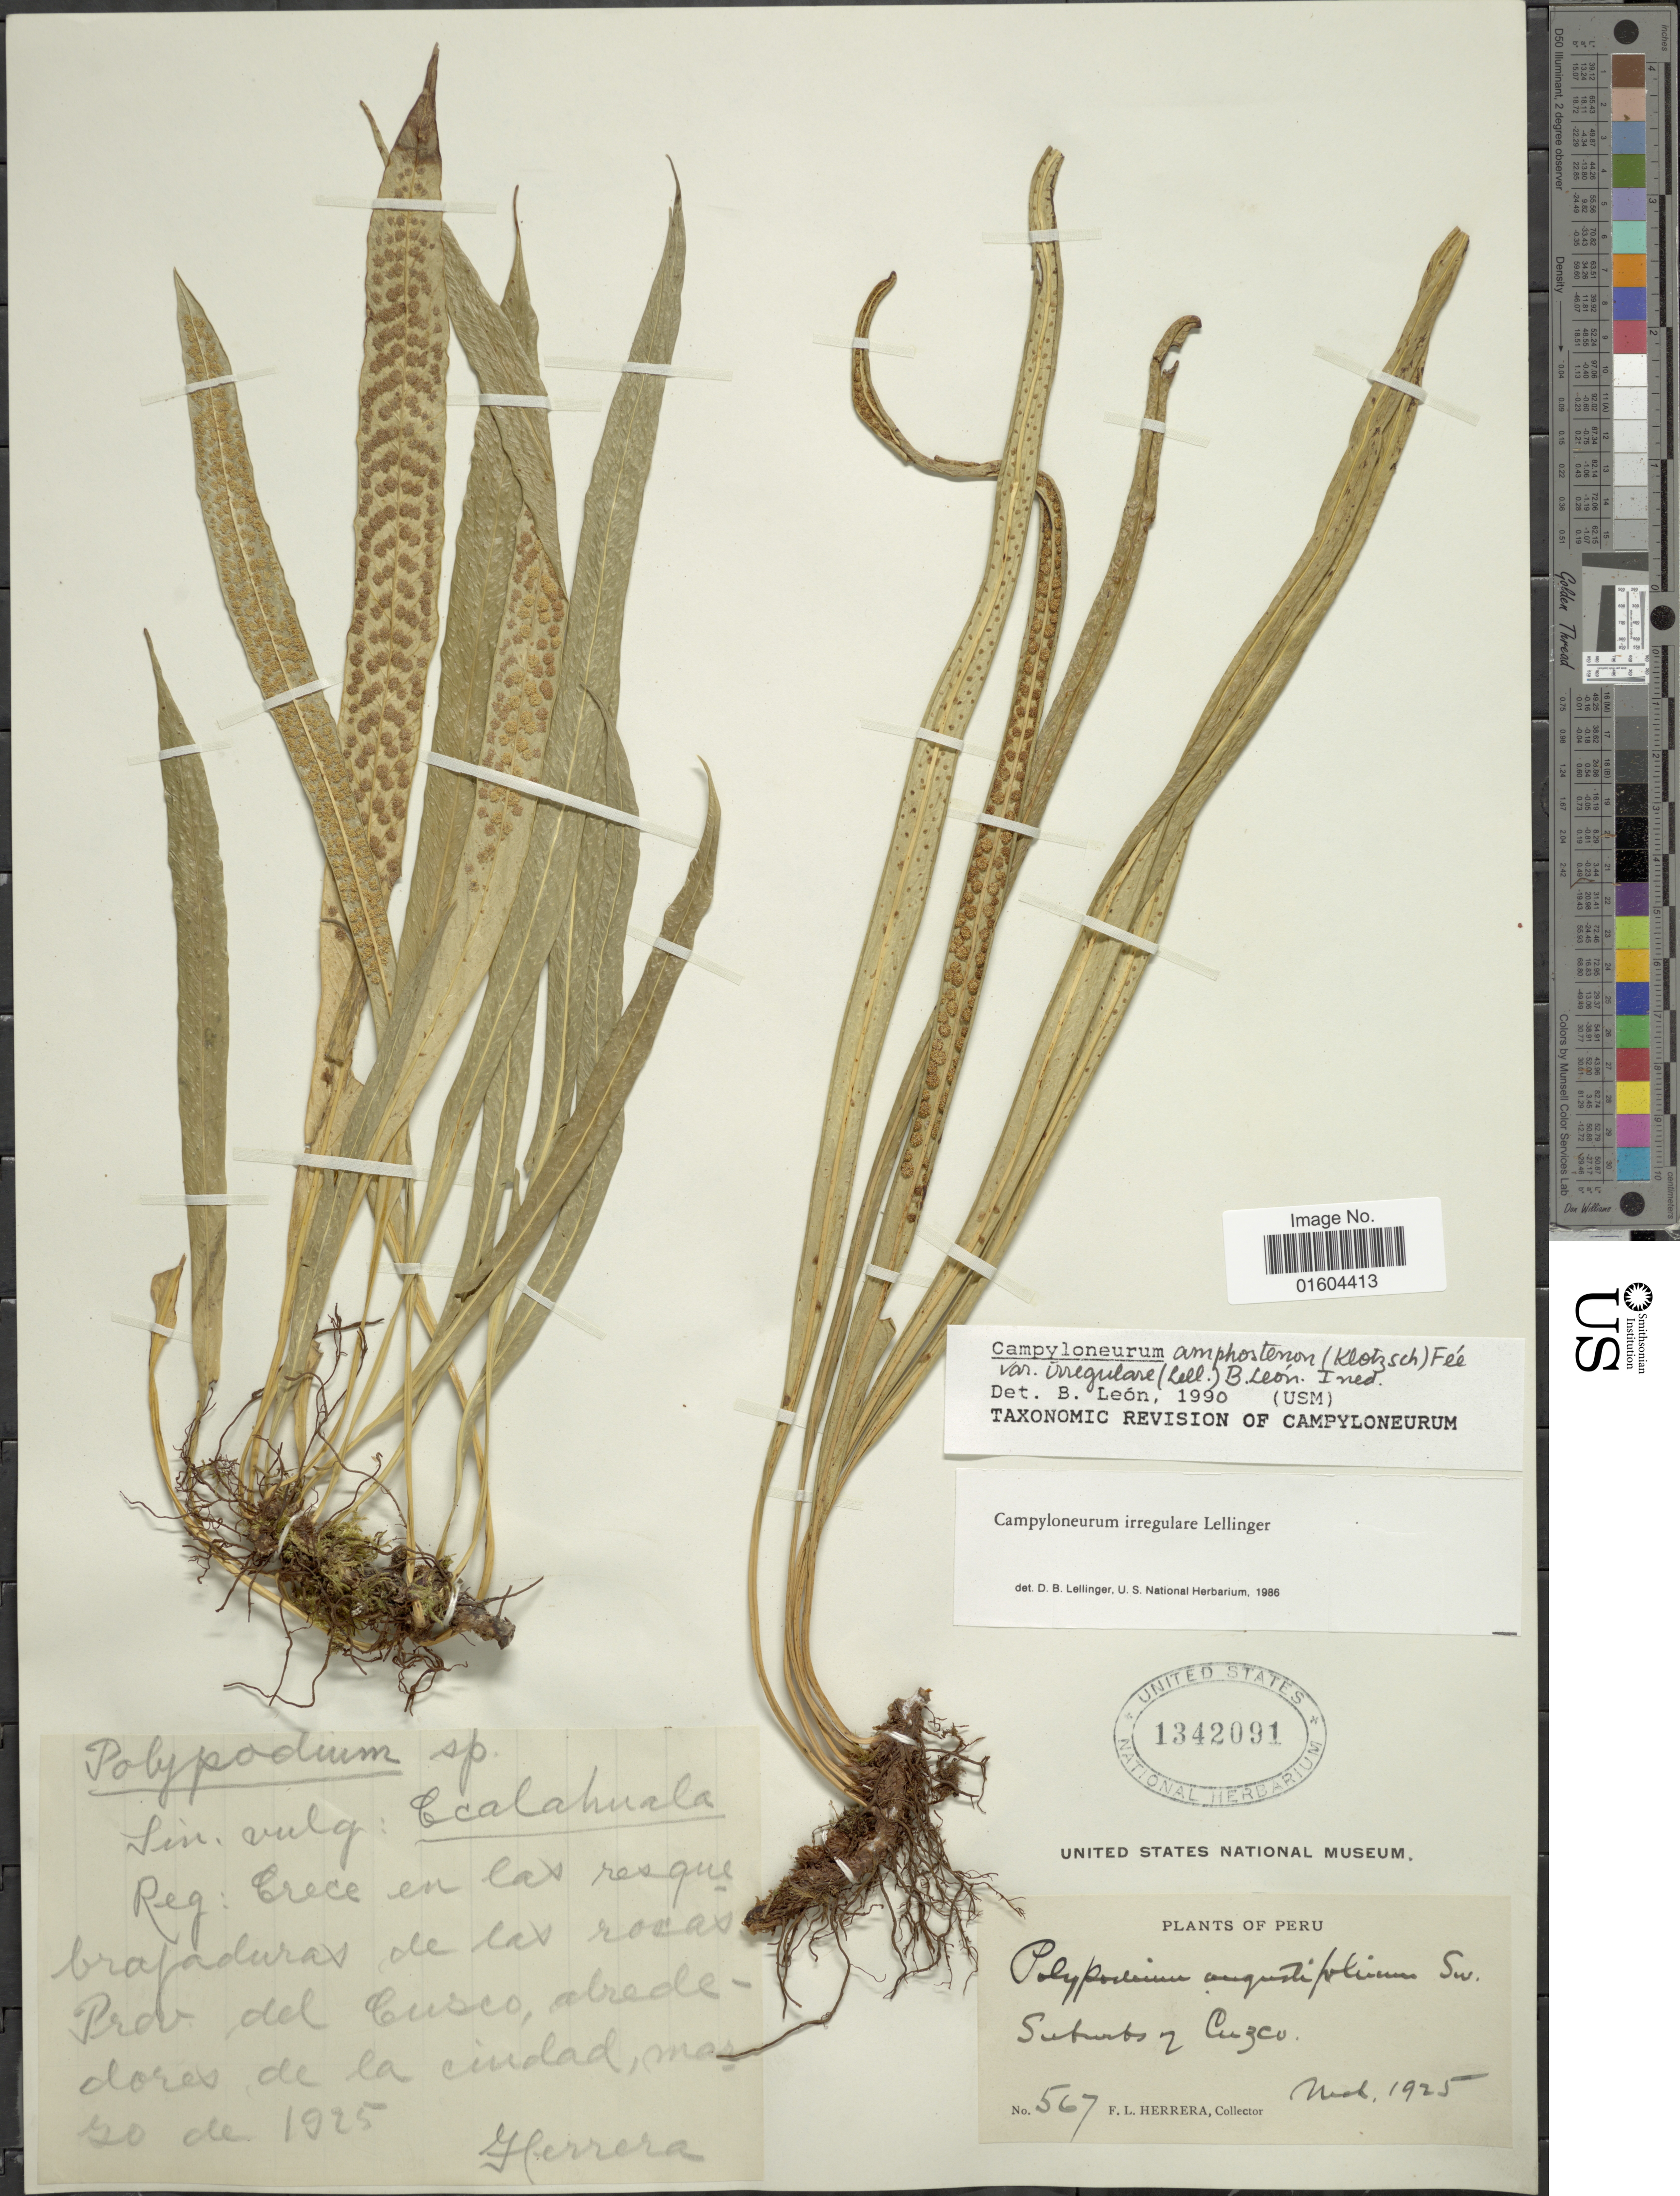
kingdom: Plantae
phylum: Tracheophyta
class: Polypodiopsida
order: Polypodiales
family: Polypodiaceae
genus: Campyloneurum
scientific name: Campyloneurum irregulare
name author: Lellinger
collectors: F. L. Herrera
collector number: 567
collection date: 1925-03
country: Peru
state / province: Cusco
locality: Peru, Suburbs of Cuzco.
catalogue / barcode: US 1342091